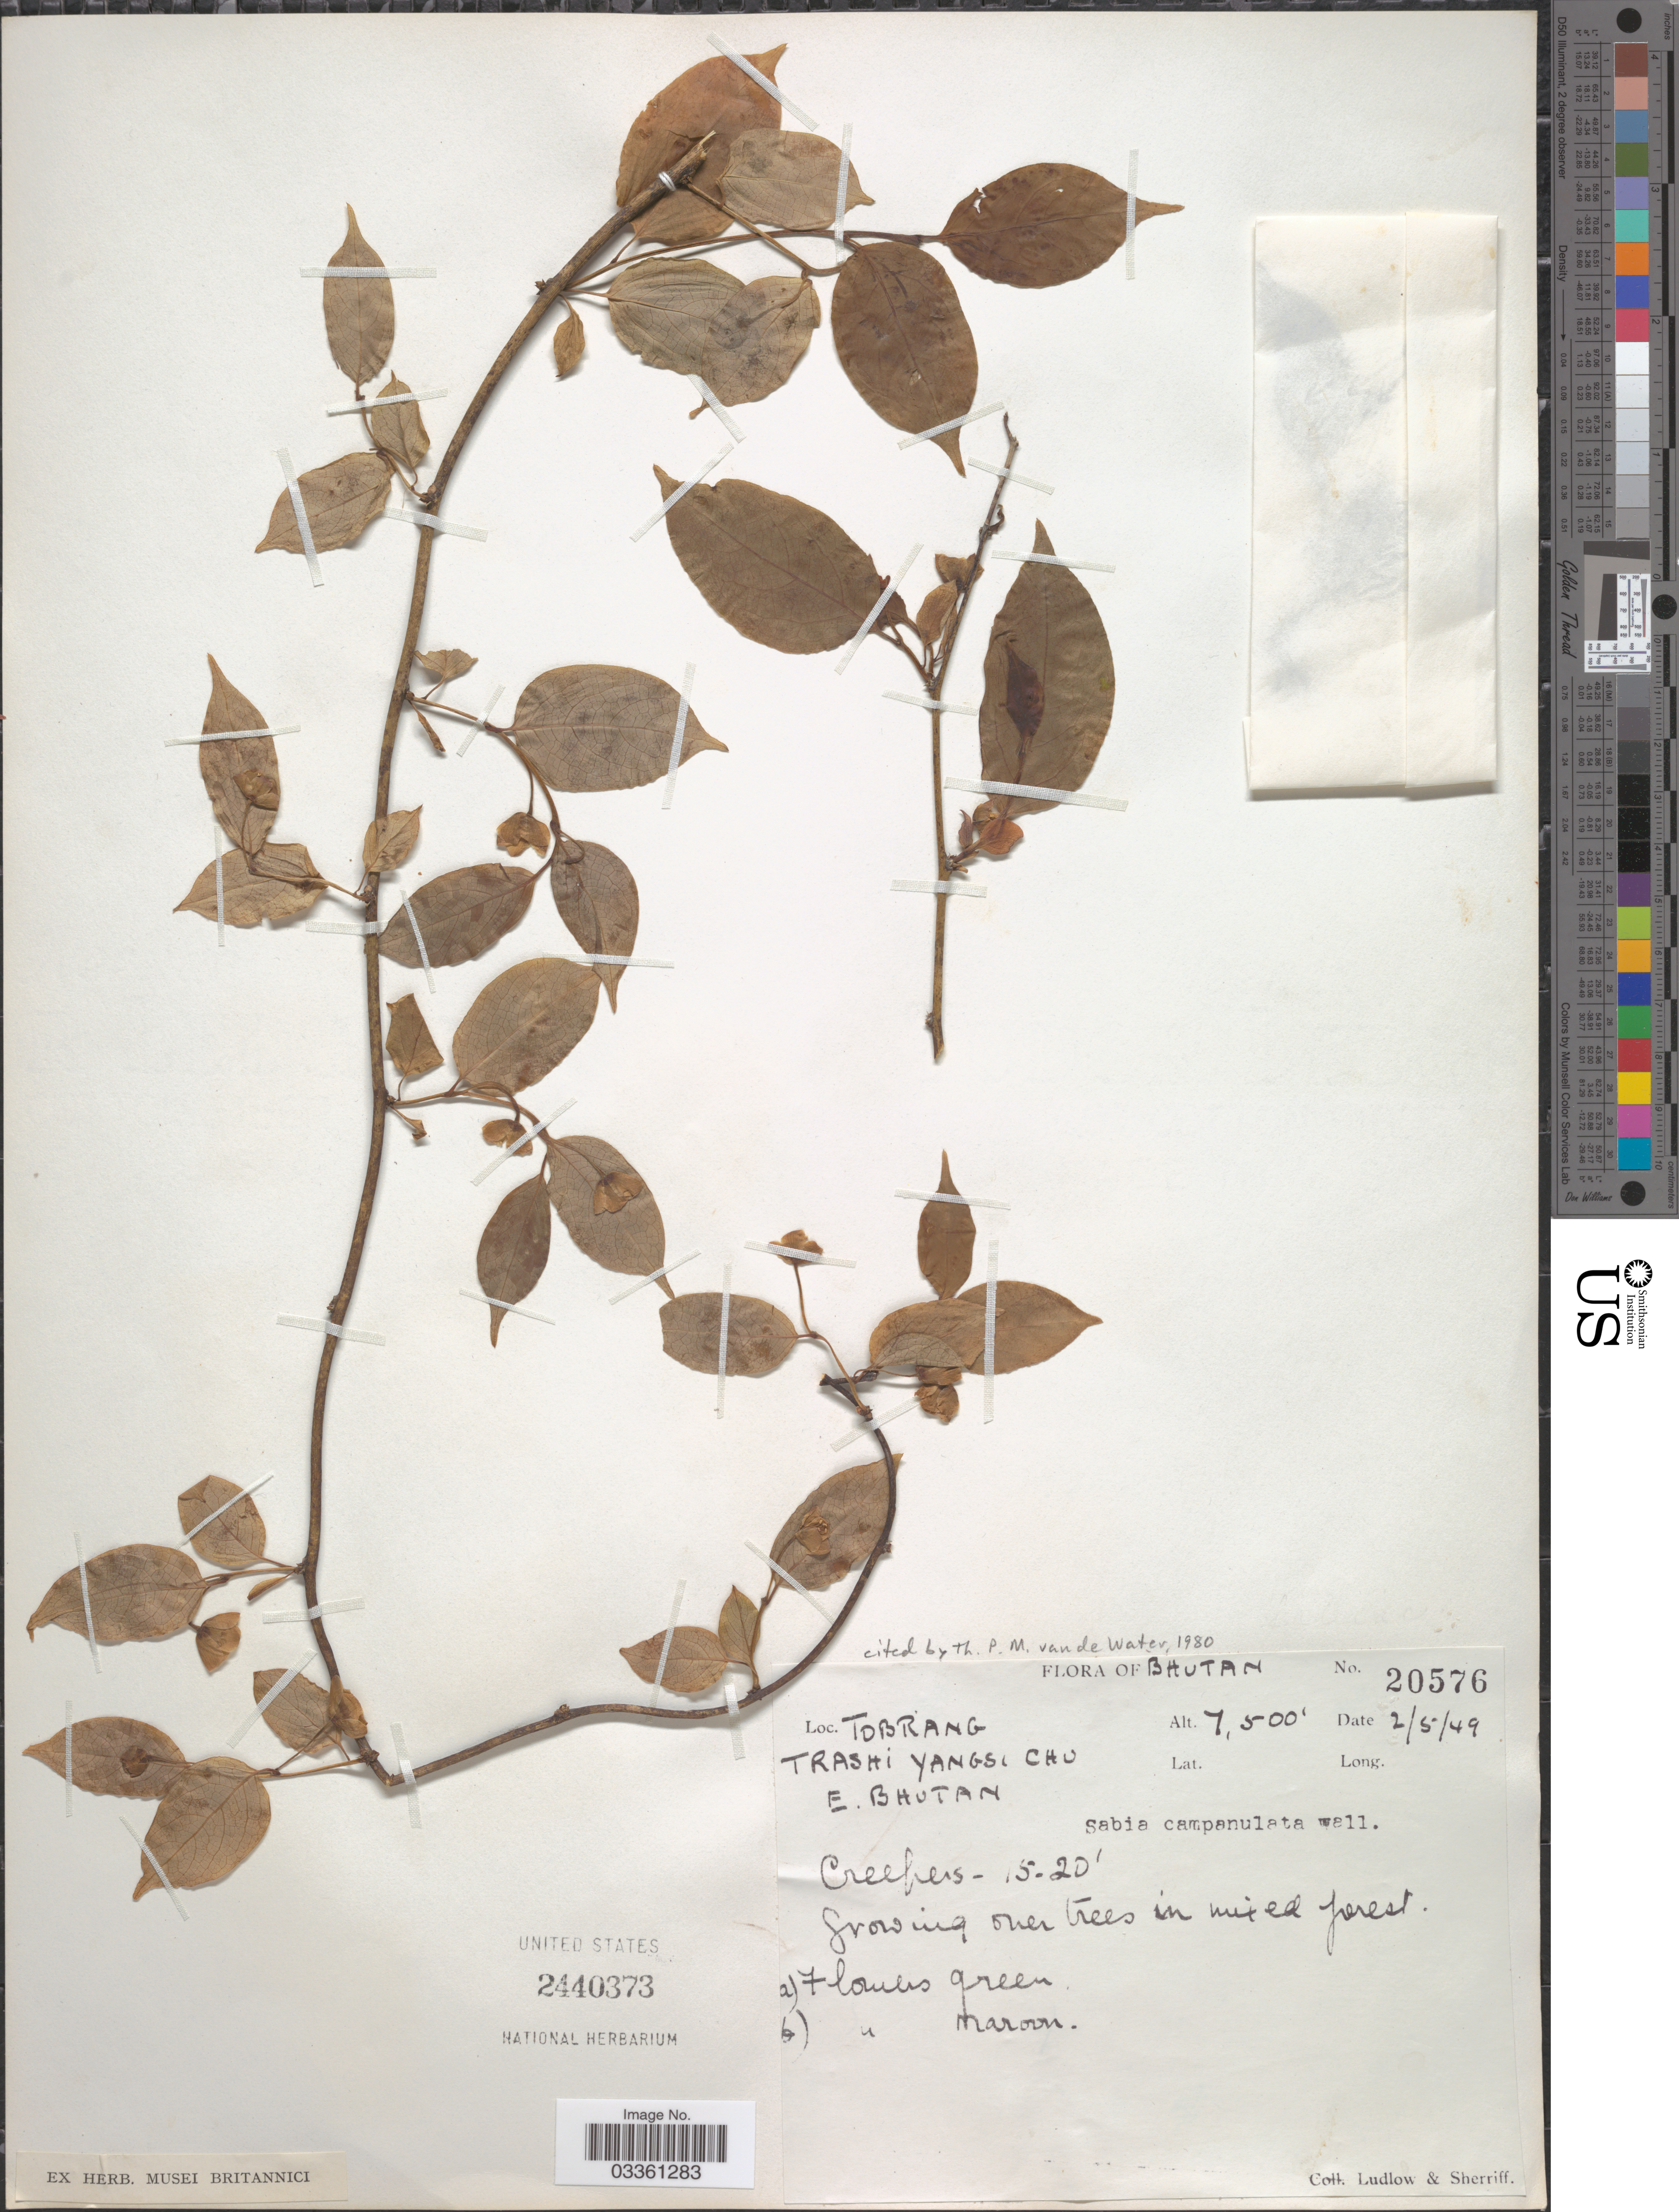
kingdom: Plantae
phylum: Tracheophyta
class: Magnoliopsida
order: Proteales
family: Sabiaceae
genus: Sabia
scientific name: Sabia campanulata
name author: Wall.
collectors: -. Ludlow & Sherriff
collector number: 20576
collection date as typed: Transcribed d/m/y: 2/5/49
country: Bhutan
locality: Tobrang, Trashi Yangsi Chu, E. Bhutan.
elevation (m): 2286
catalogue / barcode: US 2440373